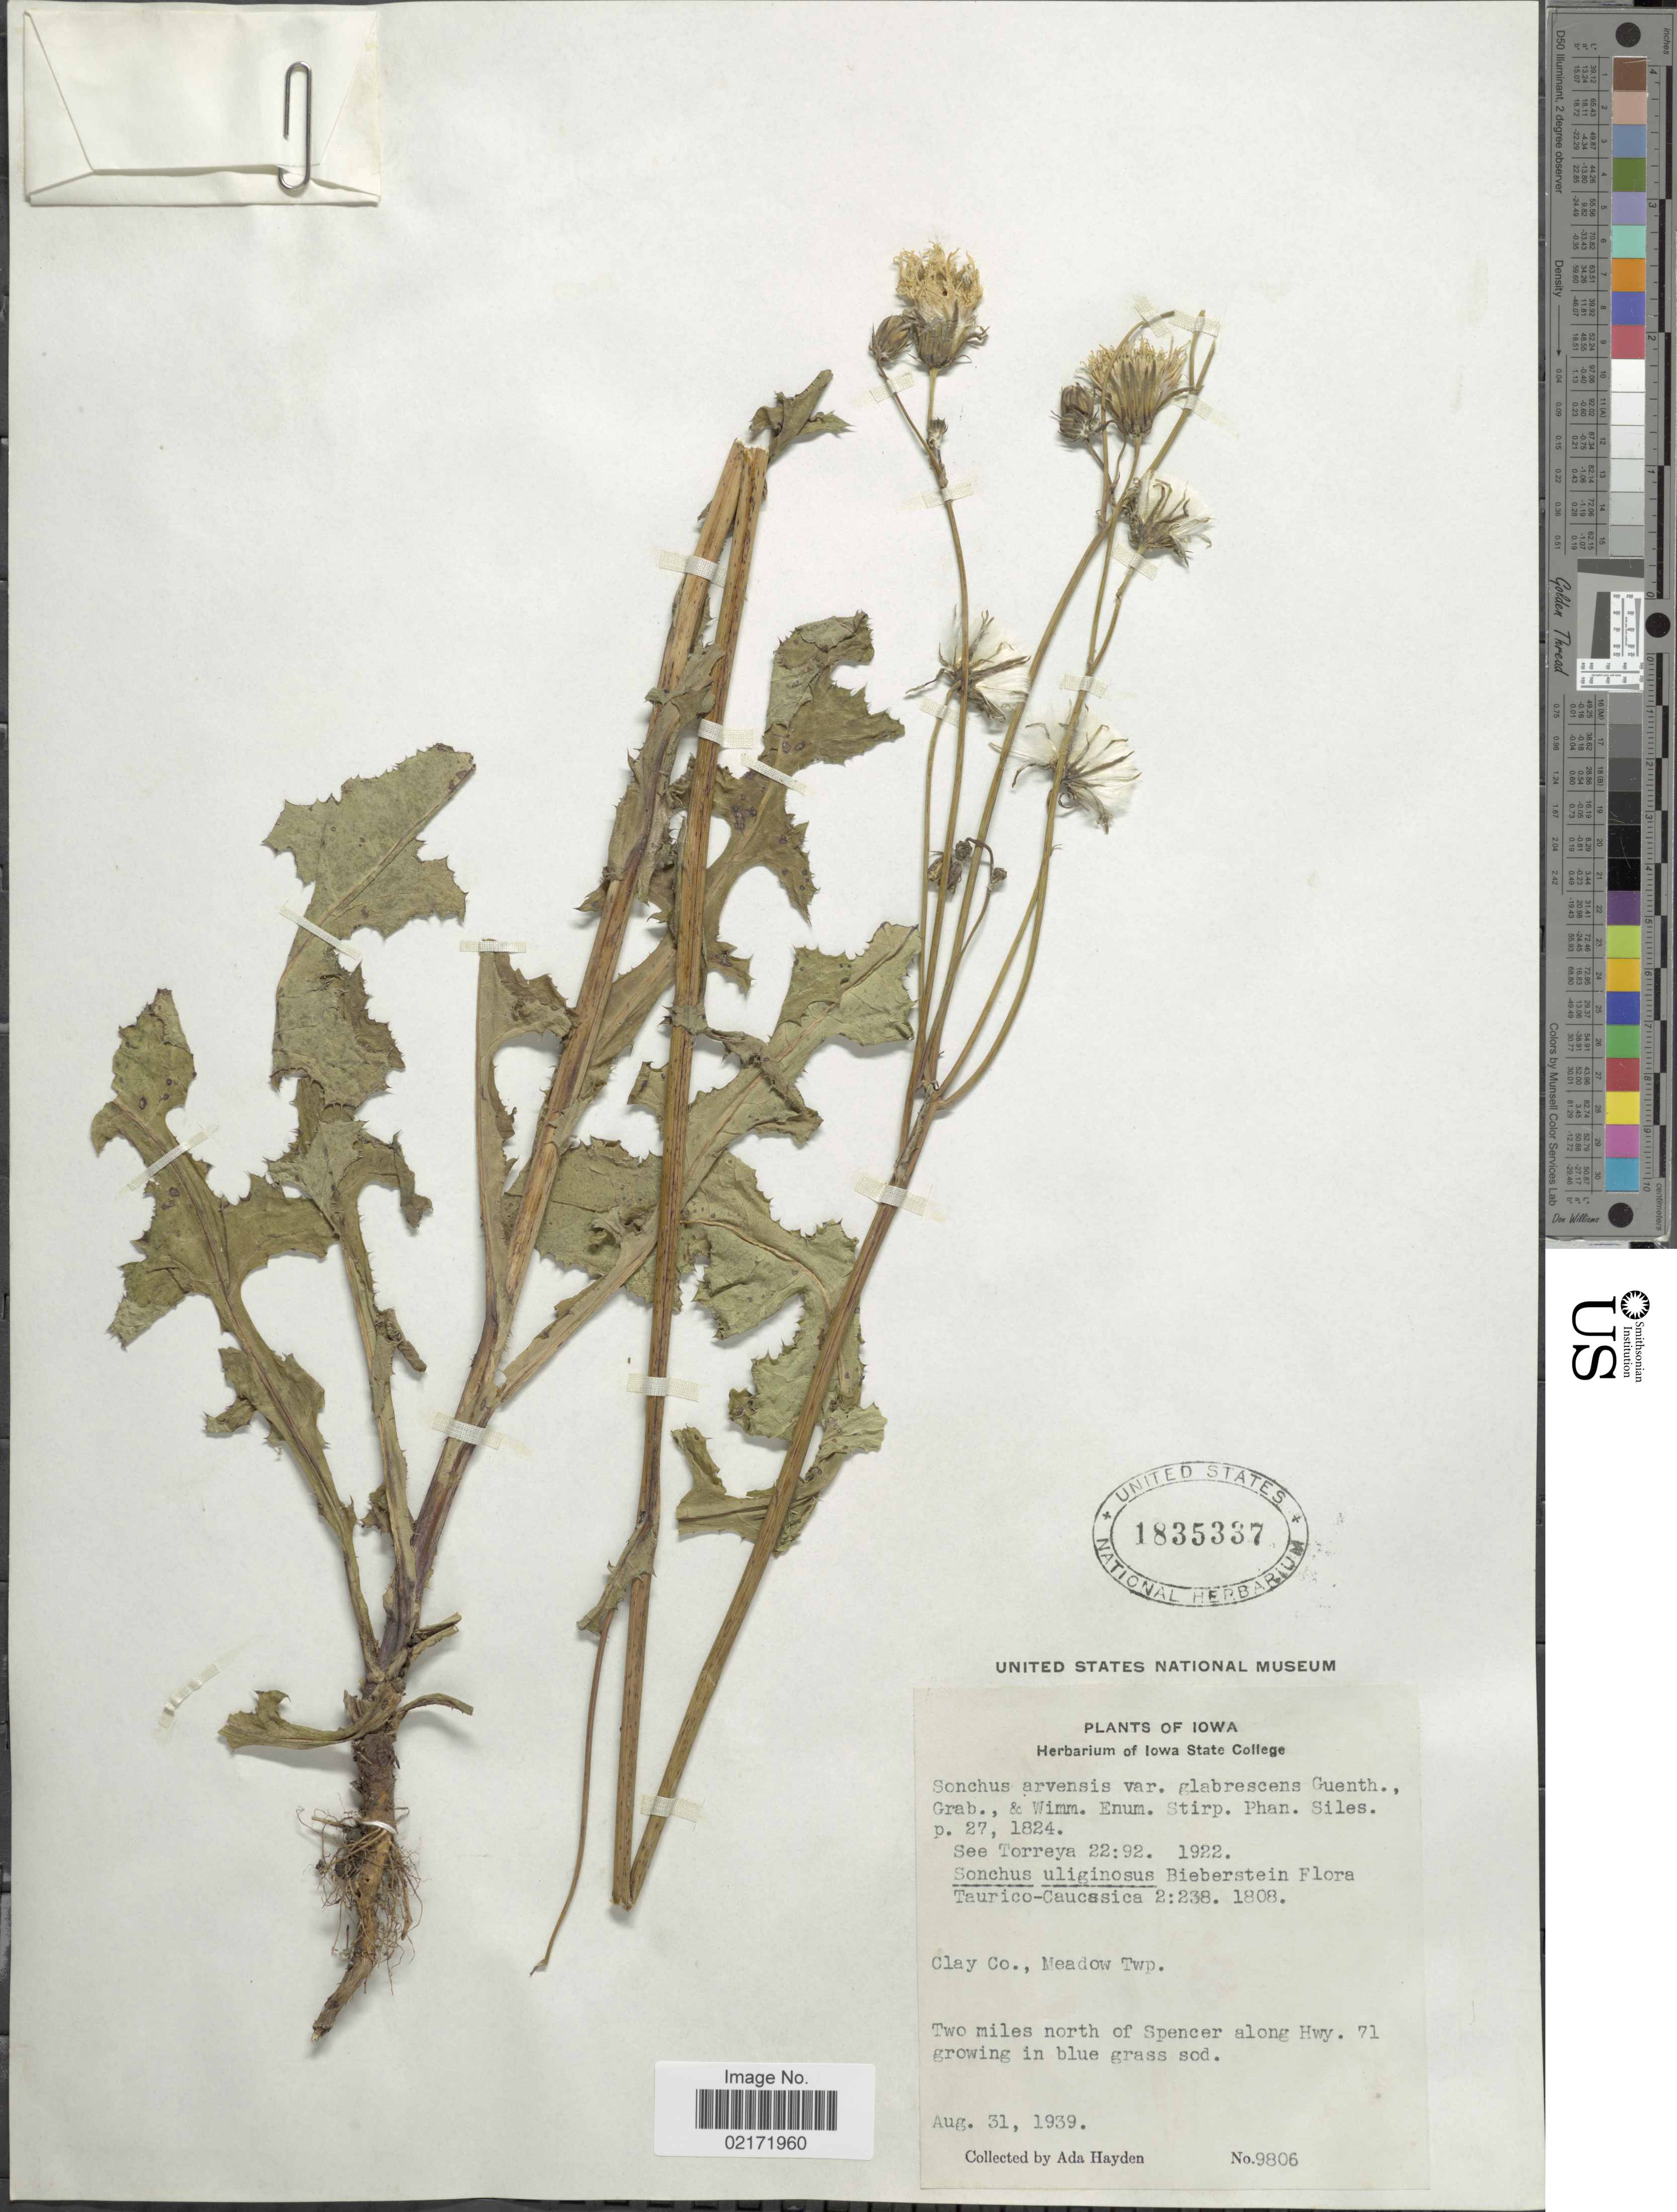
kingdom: Plantae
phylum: Tracheophyta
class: Magnoliopsida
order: Asterales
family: Asteraceae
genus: Sonchus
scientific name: Sonchus arvensis subsp. uliginosus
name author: (M. Bieb.) Nyman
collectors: Ada Hayden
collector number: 9806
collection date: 1939-08-31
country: United States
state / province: Iowa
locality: Clay Co., Meadow Twp., two miles north of Spencer along Hwy. 71 growing in blue grass sod.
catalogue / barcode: US 1835337